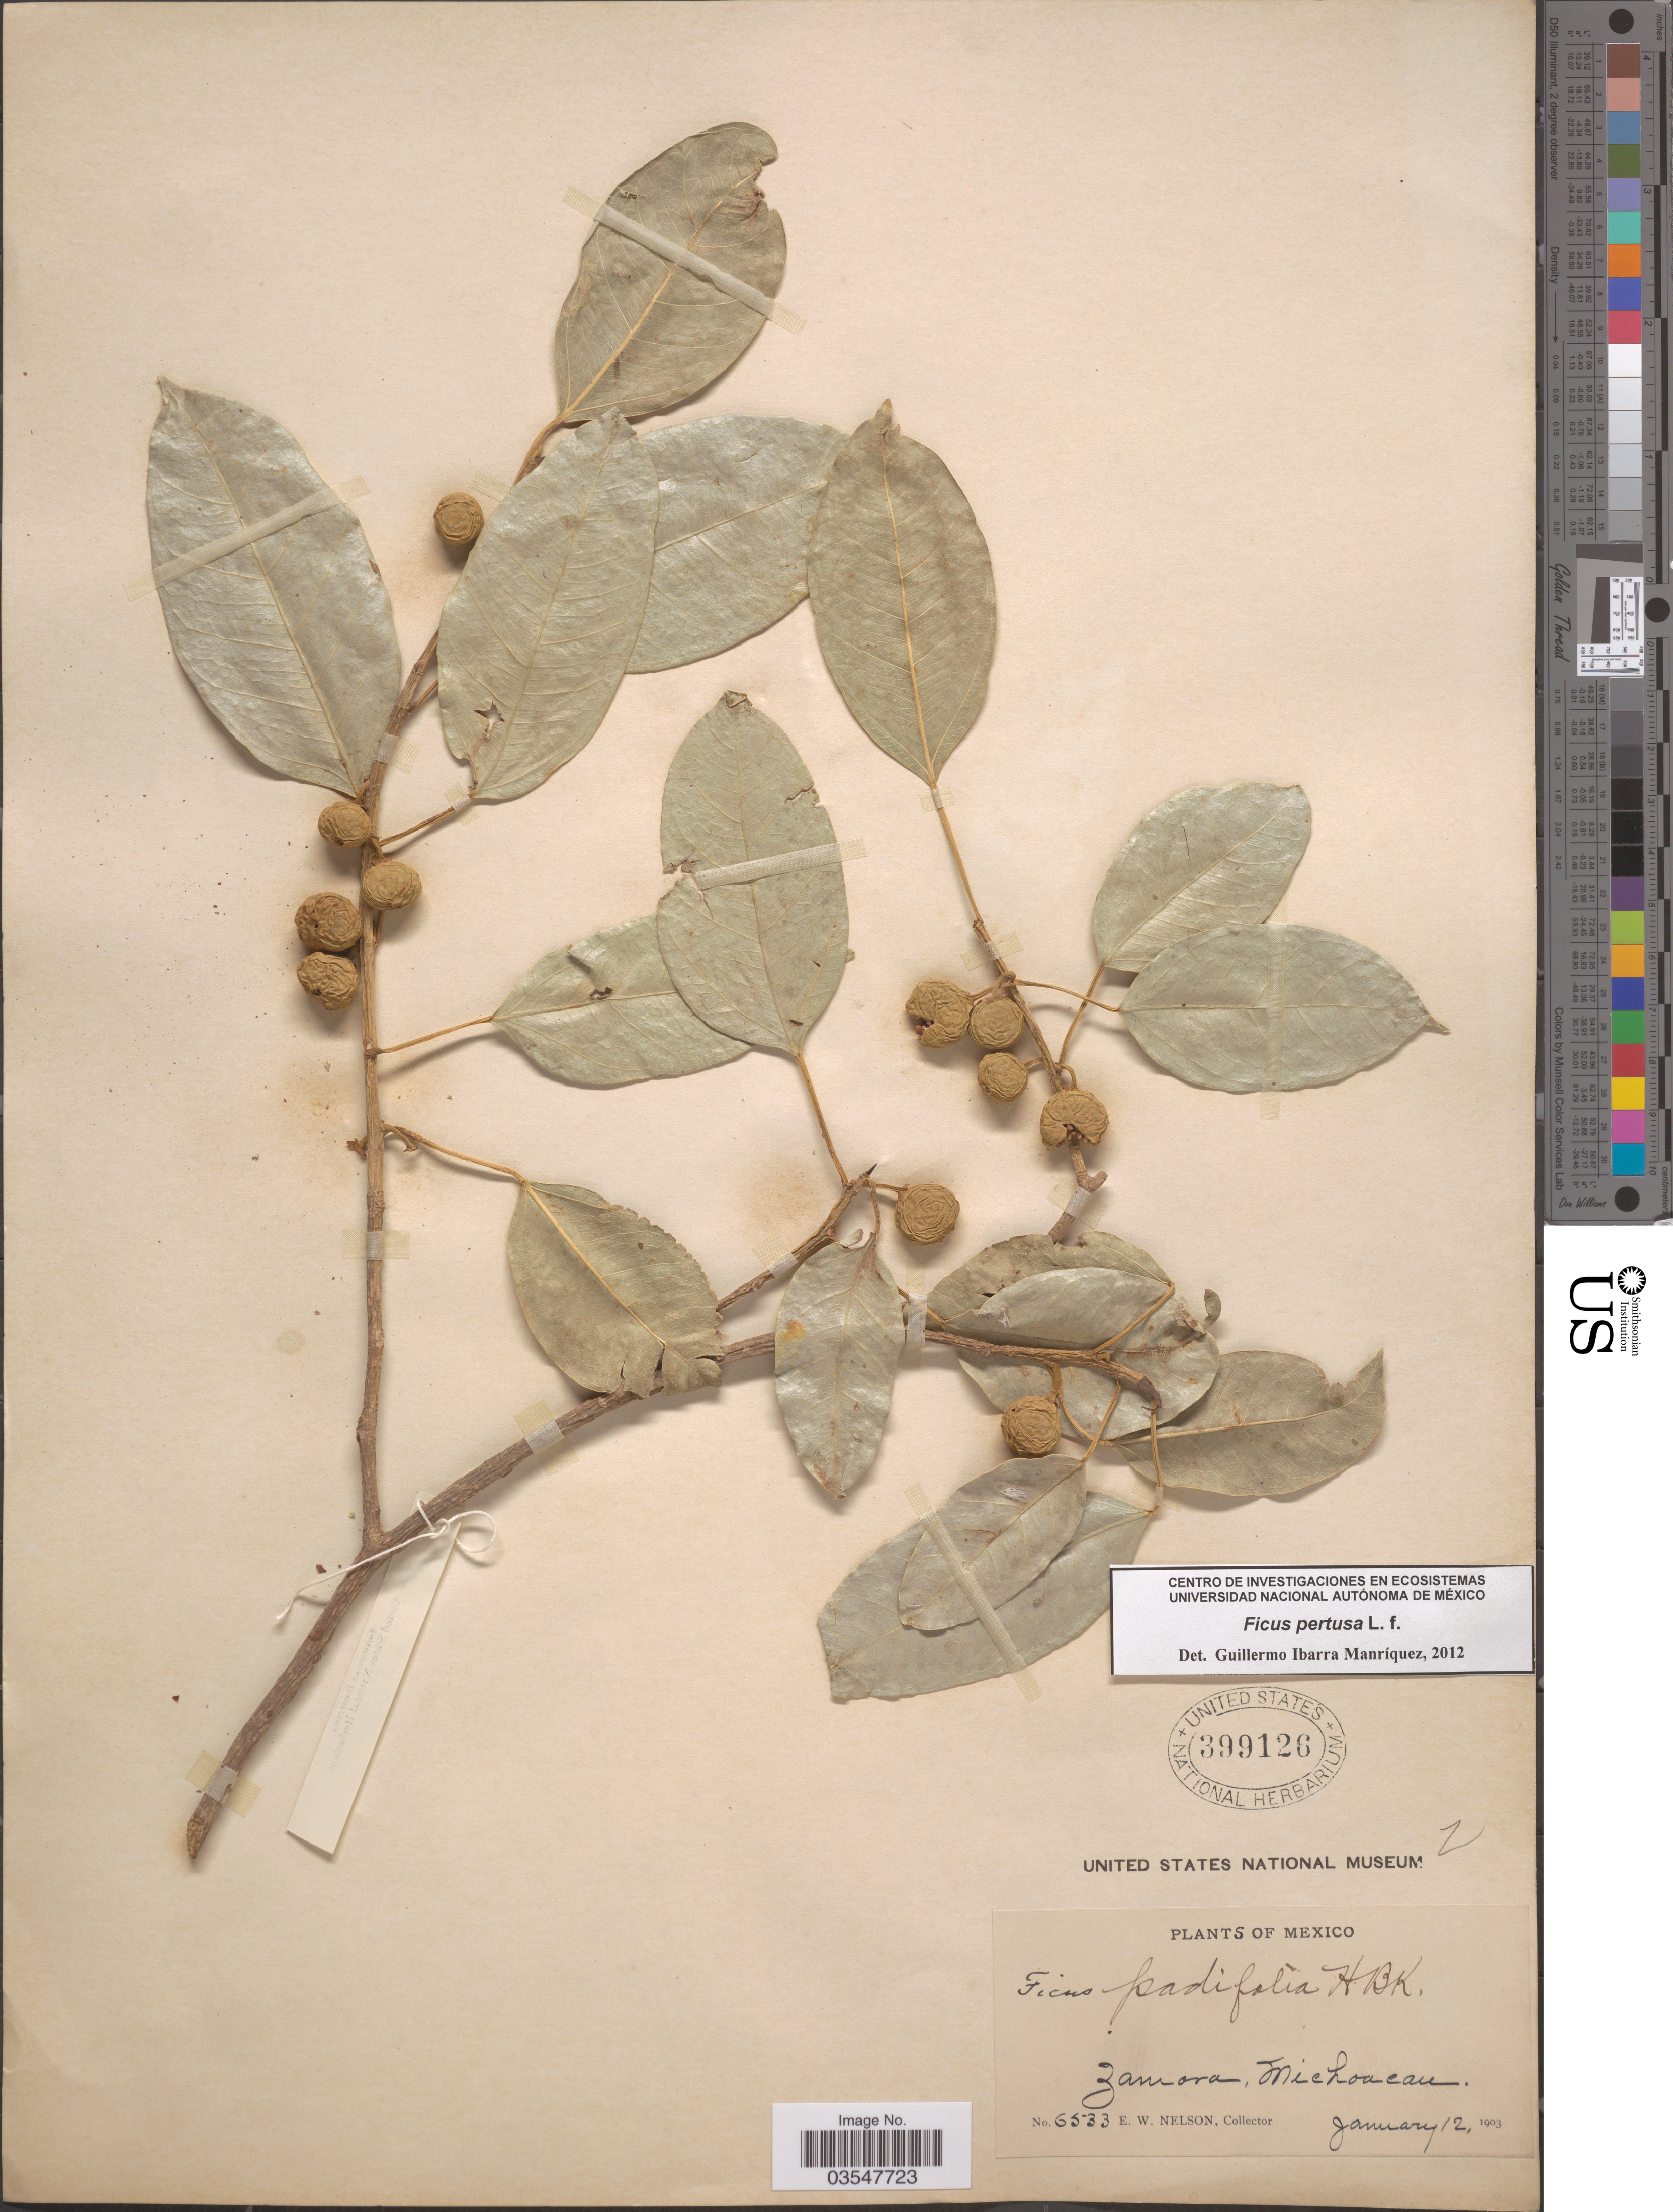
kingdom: Plantae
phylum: Tracheophyta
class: Magnoliopsida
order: Rosales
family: Moraceae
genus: Ficus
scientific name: Ficus pertusa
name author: L. f.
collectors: E. W. Nelson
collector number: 6533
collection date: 1903-01-12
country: Mexico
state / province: Michoacán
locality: Zamora.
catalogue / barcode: US 399126